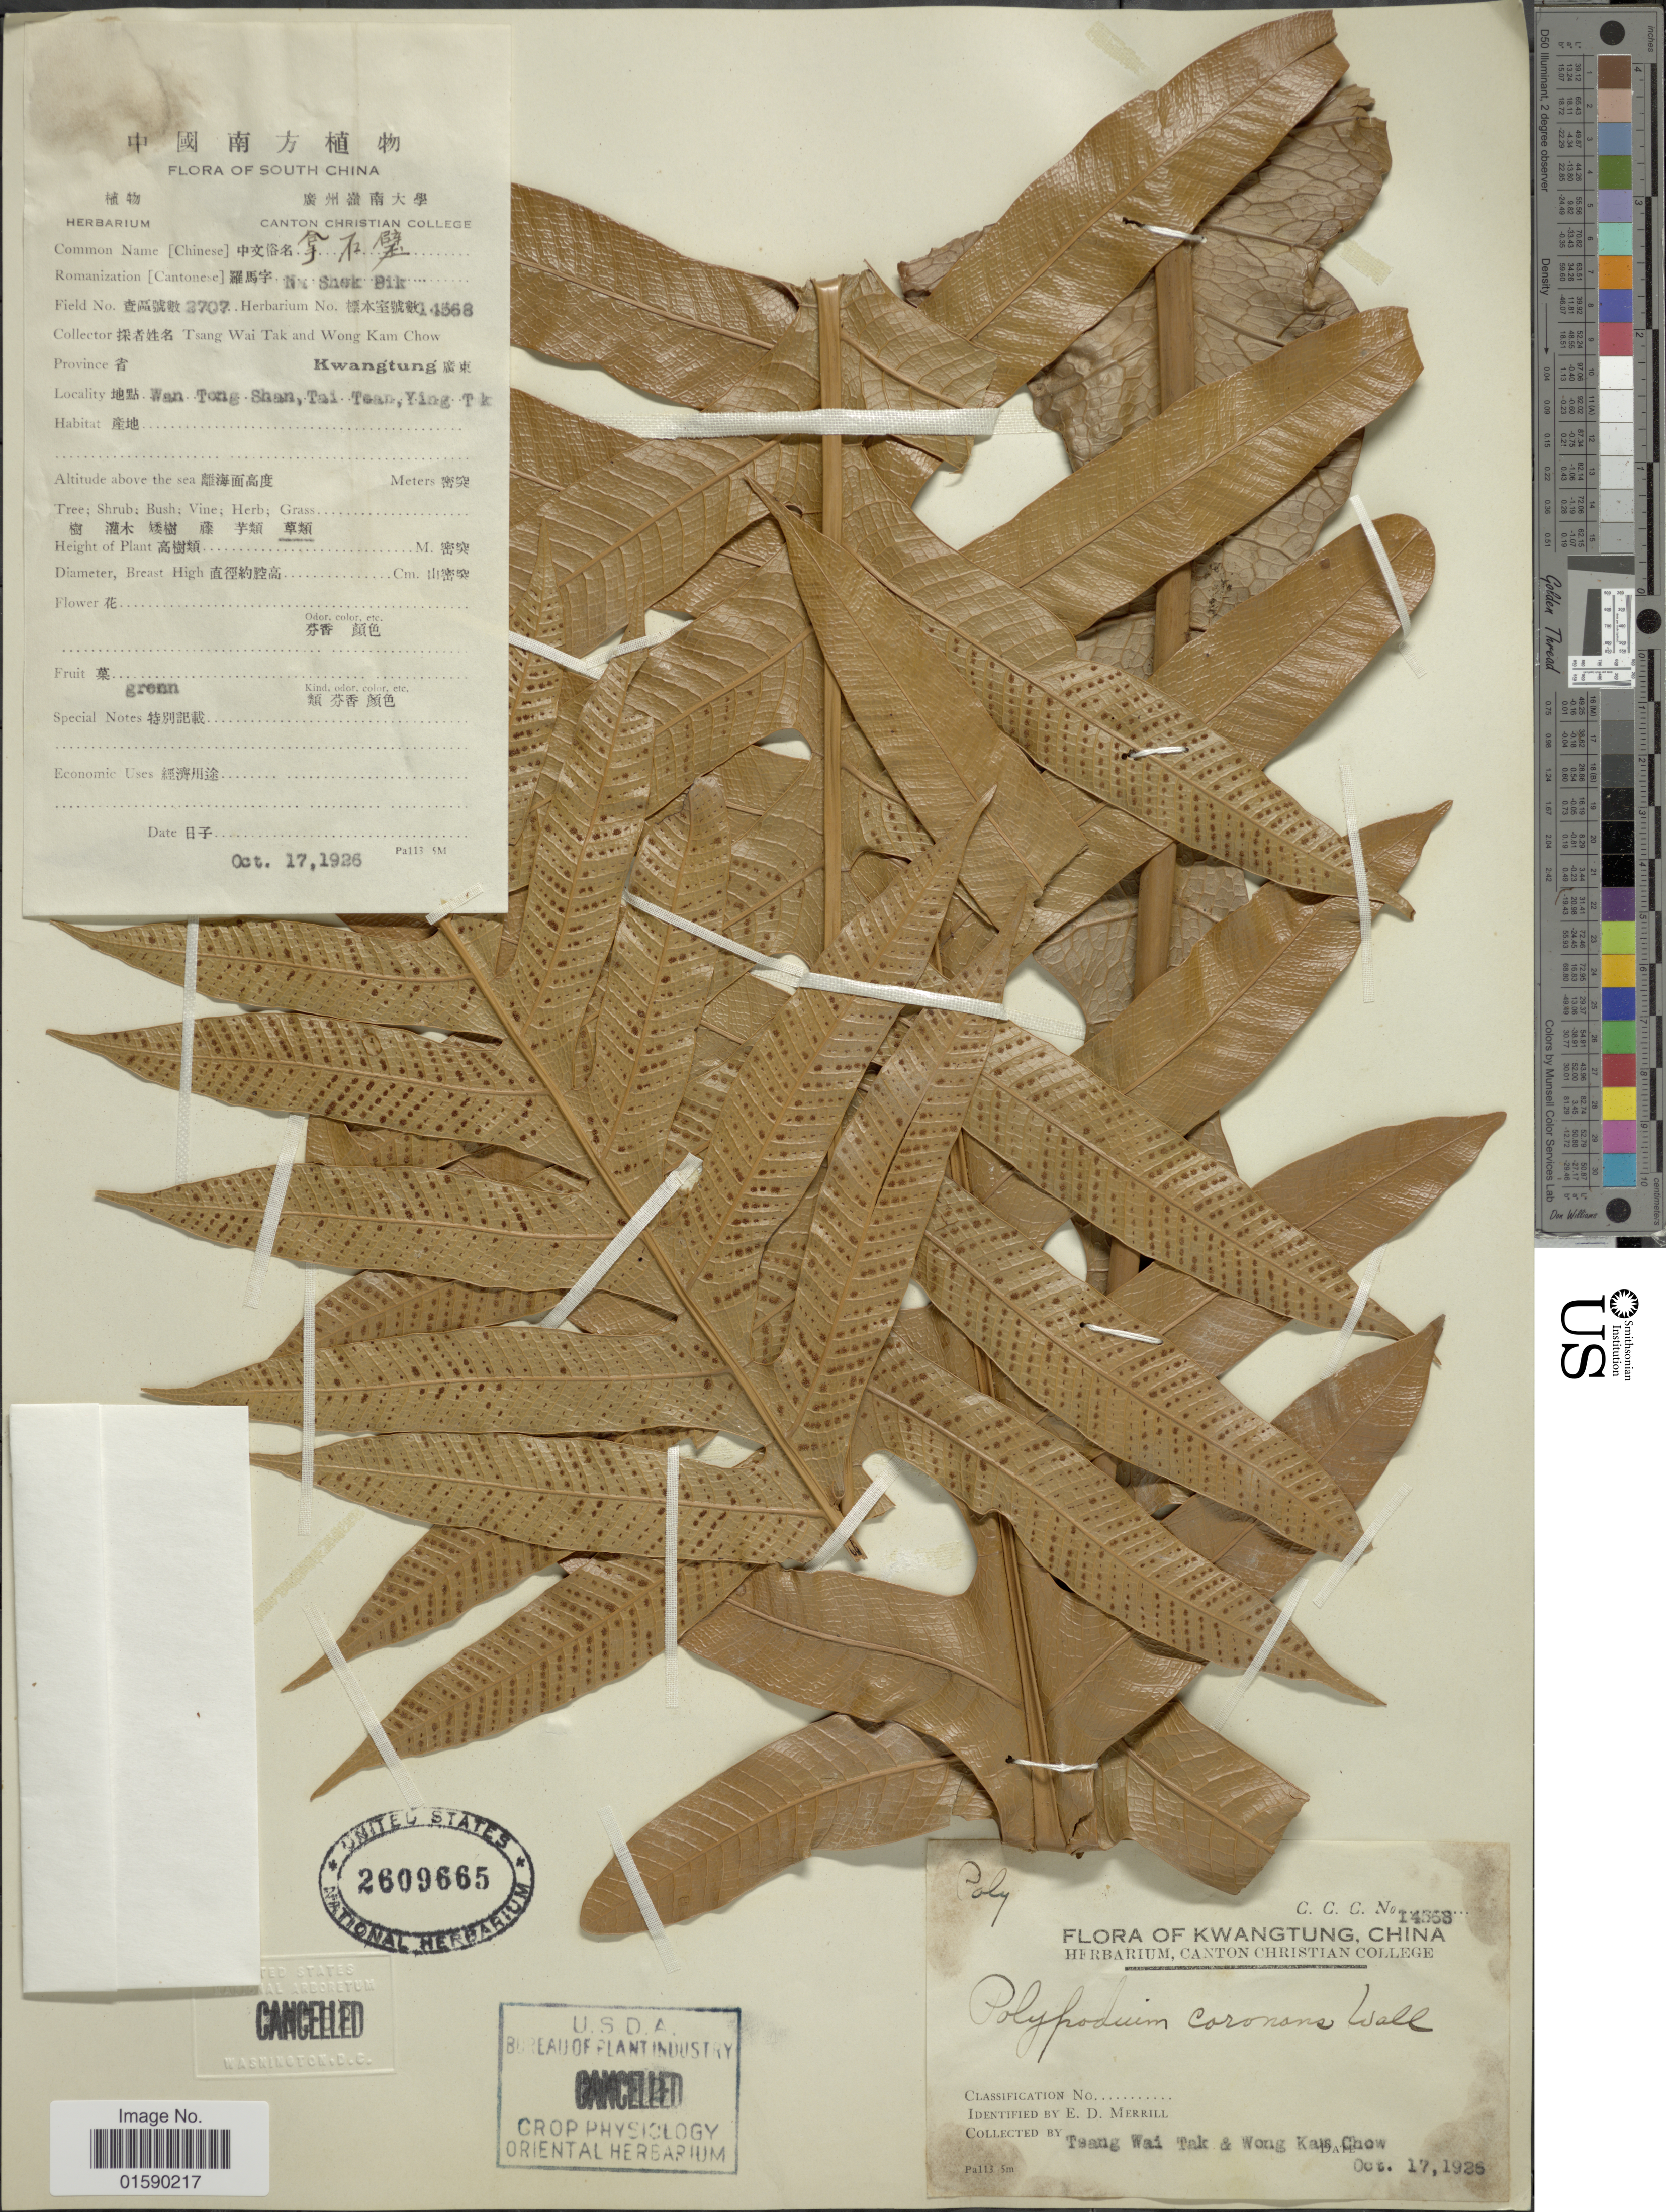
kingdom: Plantae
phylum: Tracheophyta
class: Polypodiopsida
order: Polypodiales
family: Polypodiaceae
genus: Aglaomorpha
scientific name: Aglaomorpha coronans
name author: (Wall. ex Mett.) Copel.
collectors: W. T. Tsang & W. Chow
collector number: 2707/14368*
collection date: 1926-10-17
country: China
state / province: Guangdong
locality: South China, Province Kwangtung, Wan Tong Shan, Tai Tean, Ying T [illegible text]. [interpreted]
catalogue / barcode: US 2609665